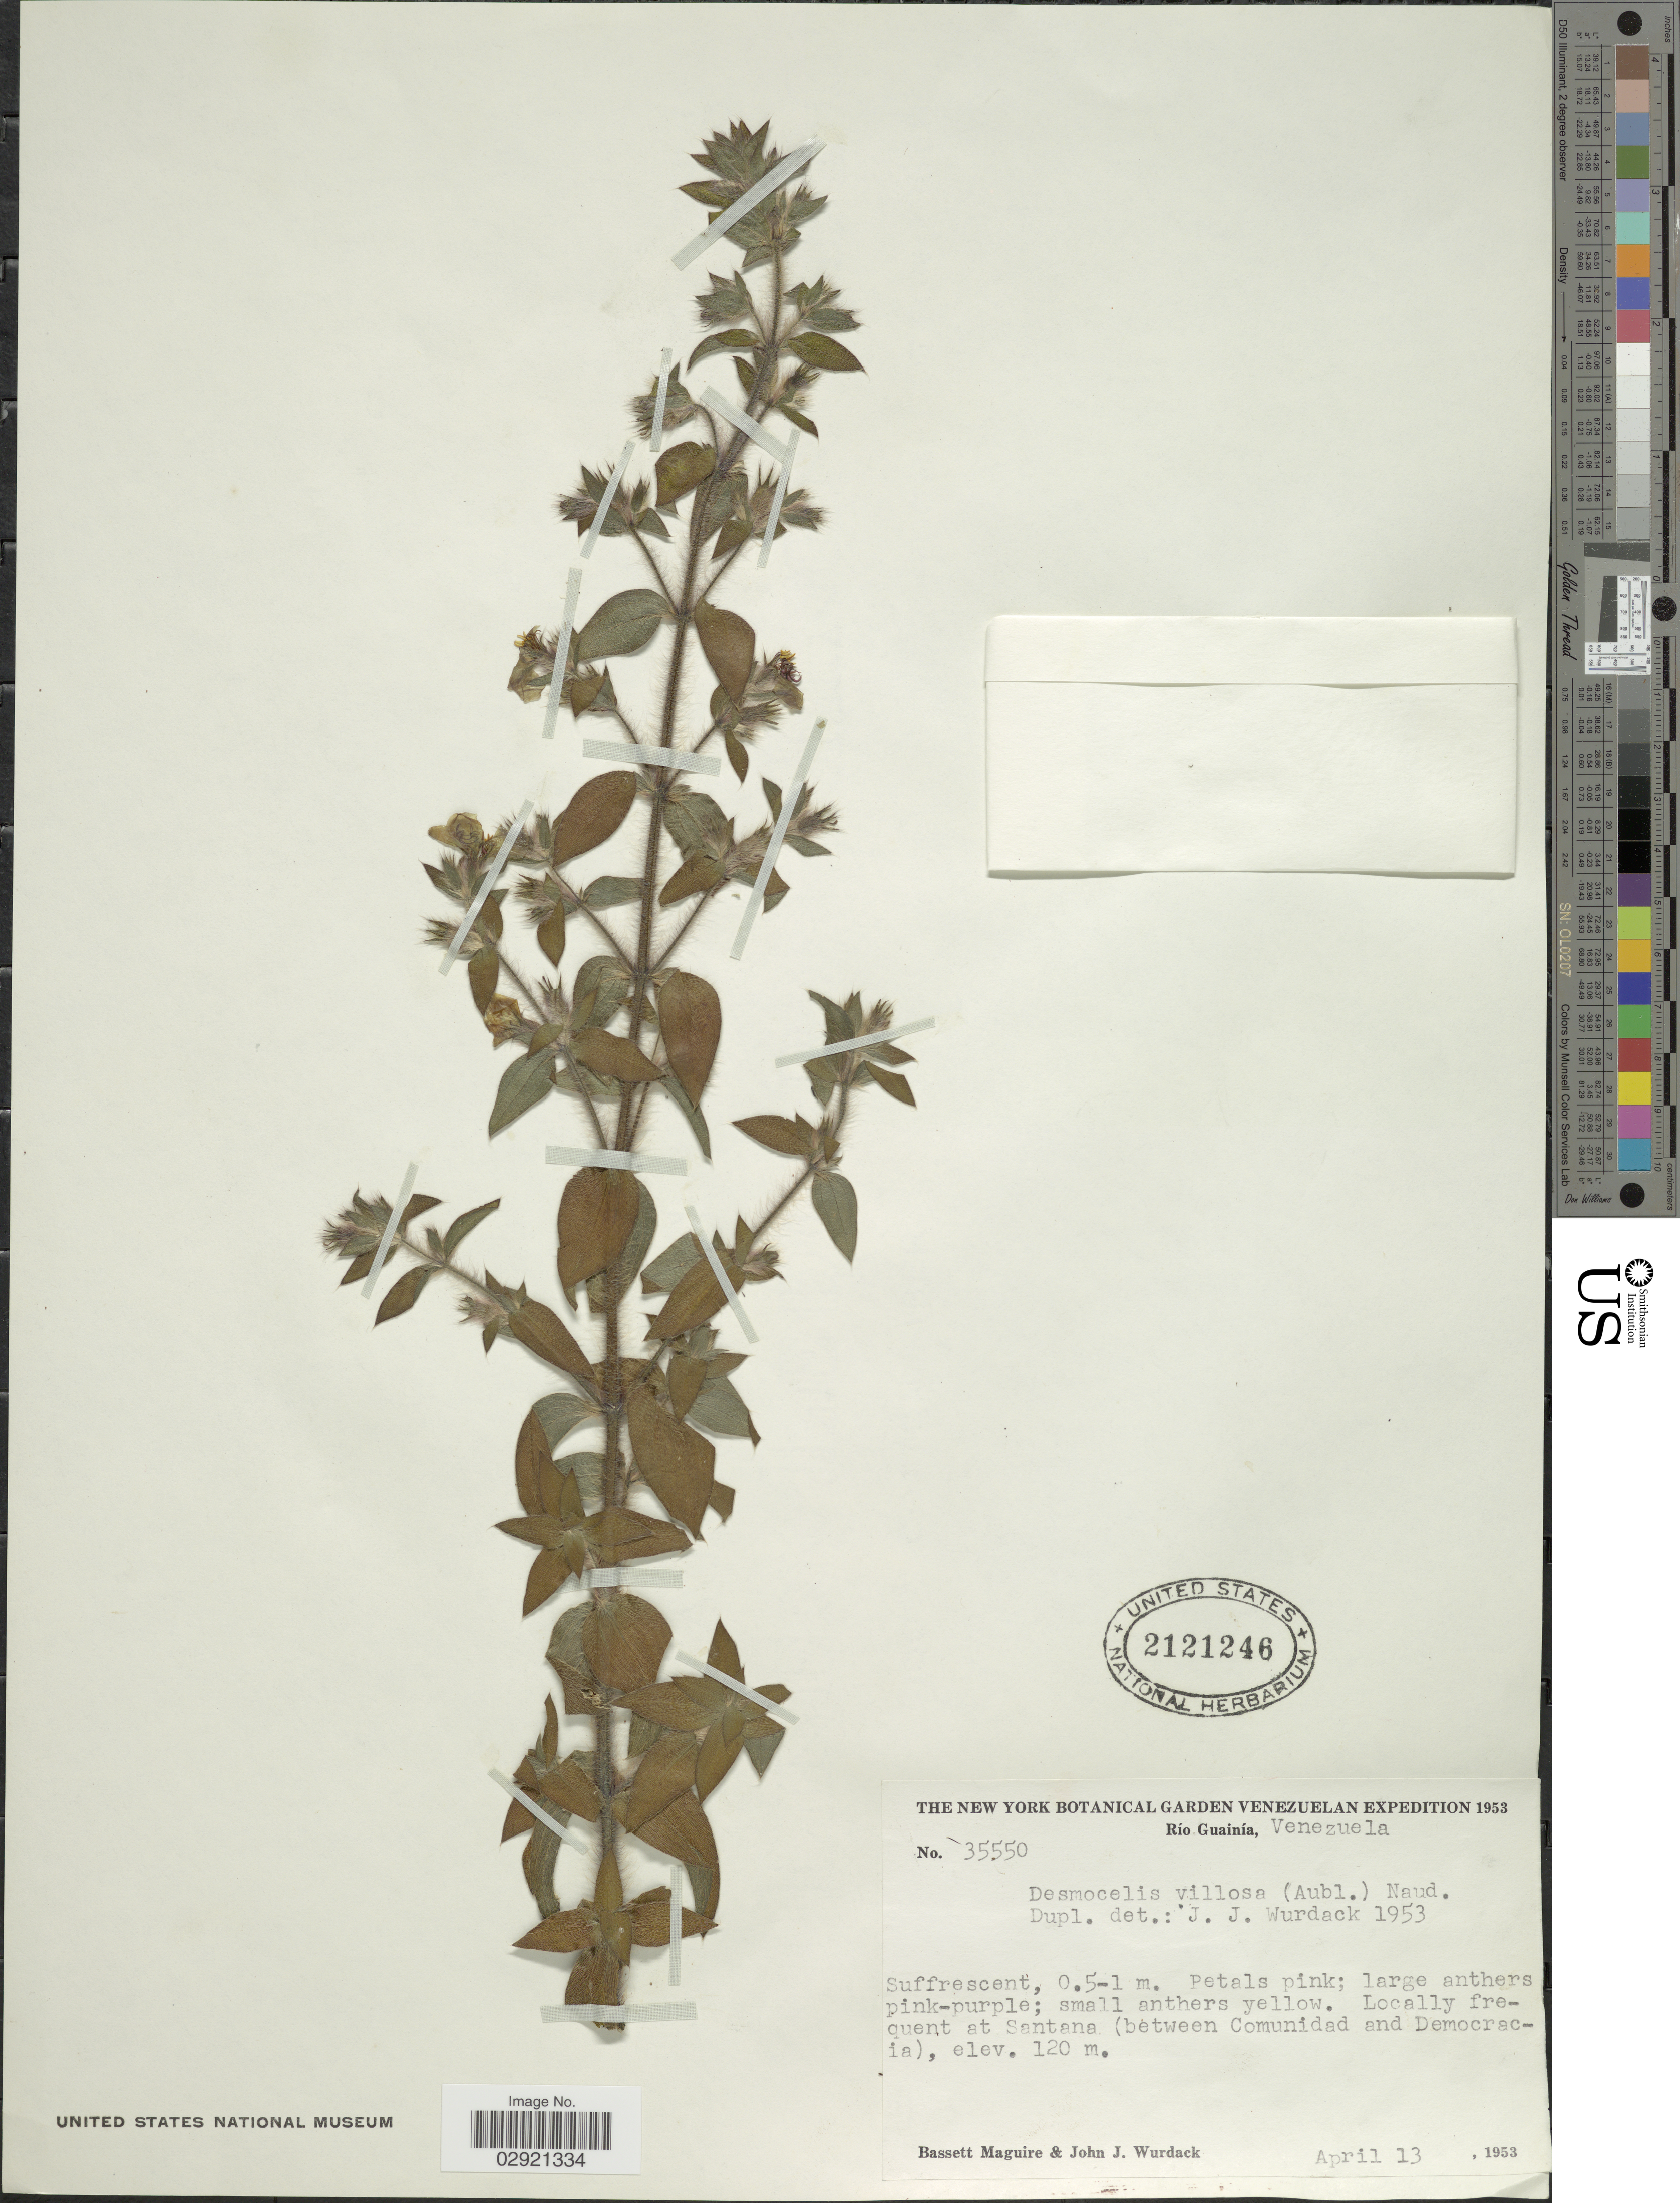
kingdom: Plantae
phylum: Tracheophyta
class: Magnoliopsida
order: Myrtales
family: Melastomataceae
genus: Desmoscelis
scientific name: Desmoscelis villosa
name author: (Aubl.) Naudin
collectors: B. Maguire & J. J. Wurdack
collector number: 35550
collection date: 1953-04-13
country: Venezuela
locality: Río Guainía. At Santana (between Comunidad and Democracia).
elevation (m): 120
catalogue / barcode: US 2121246